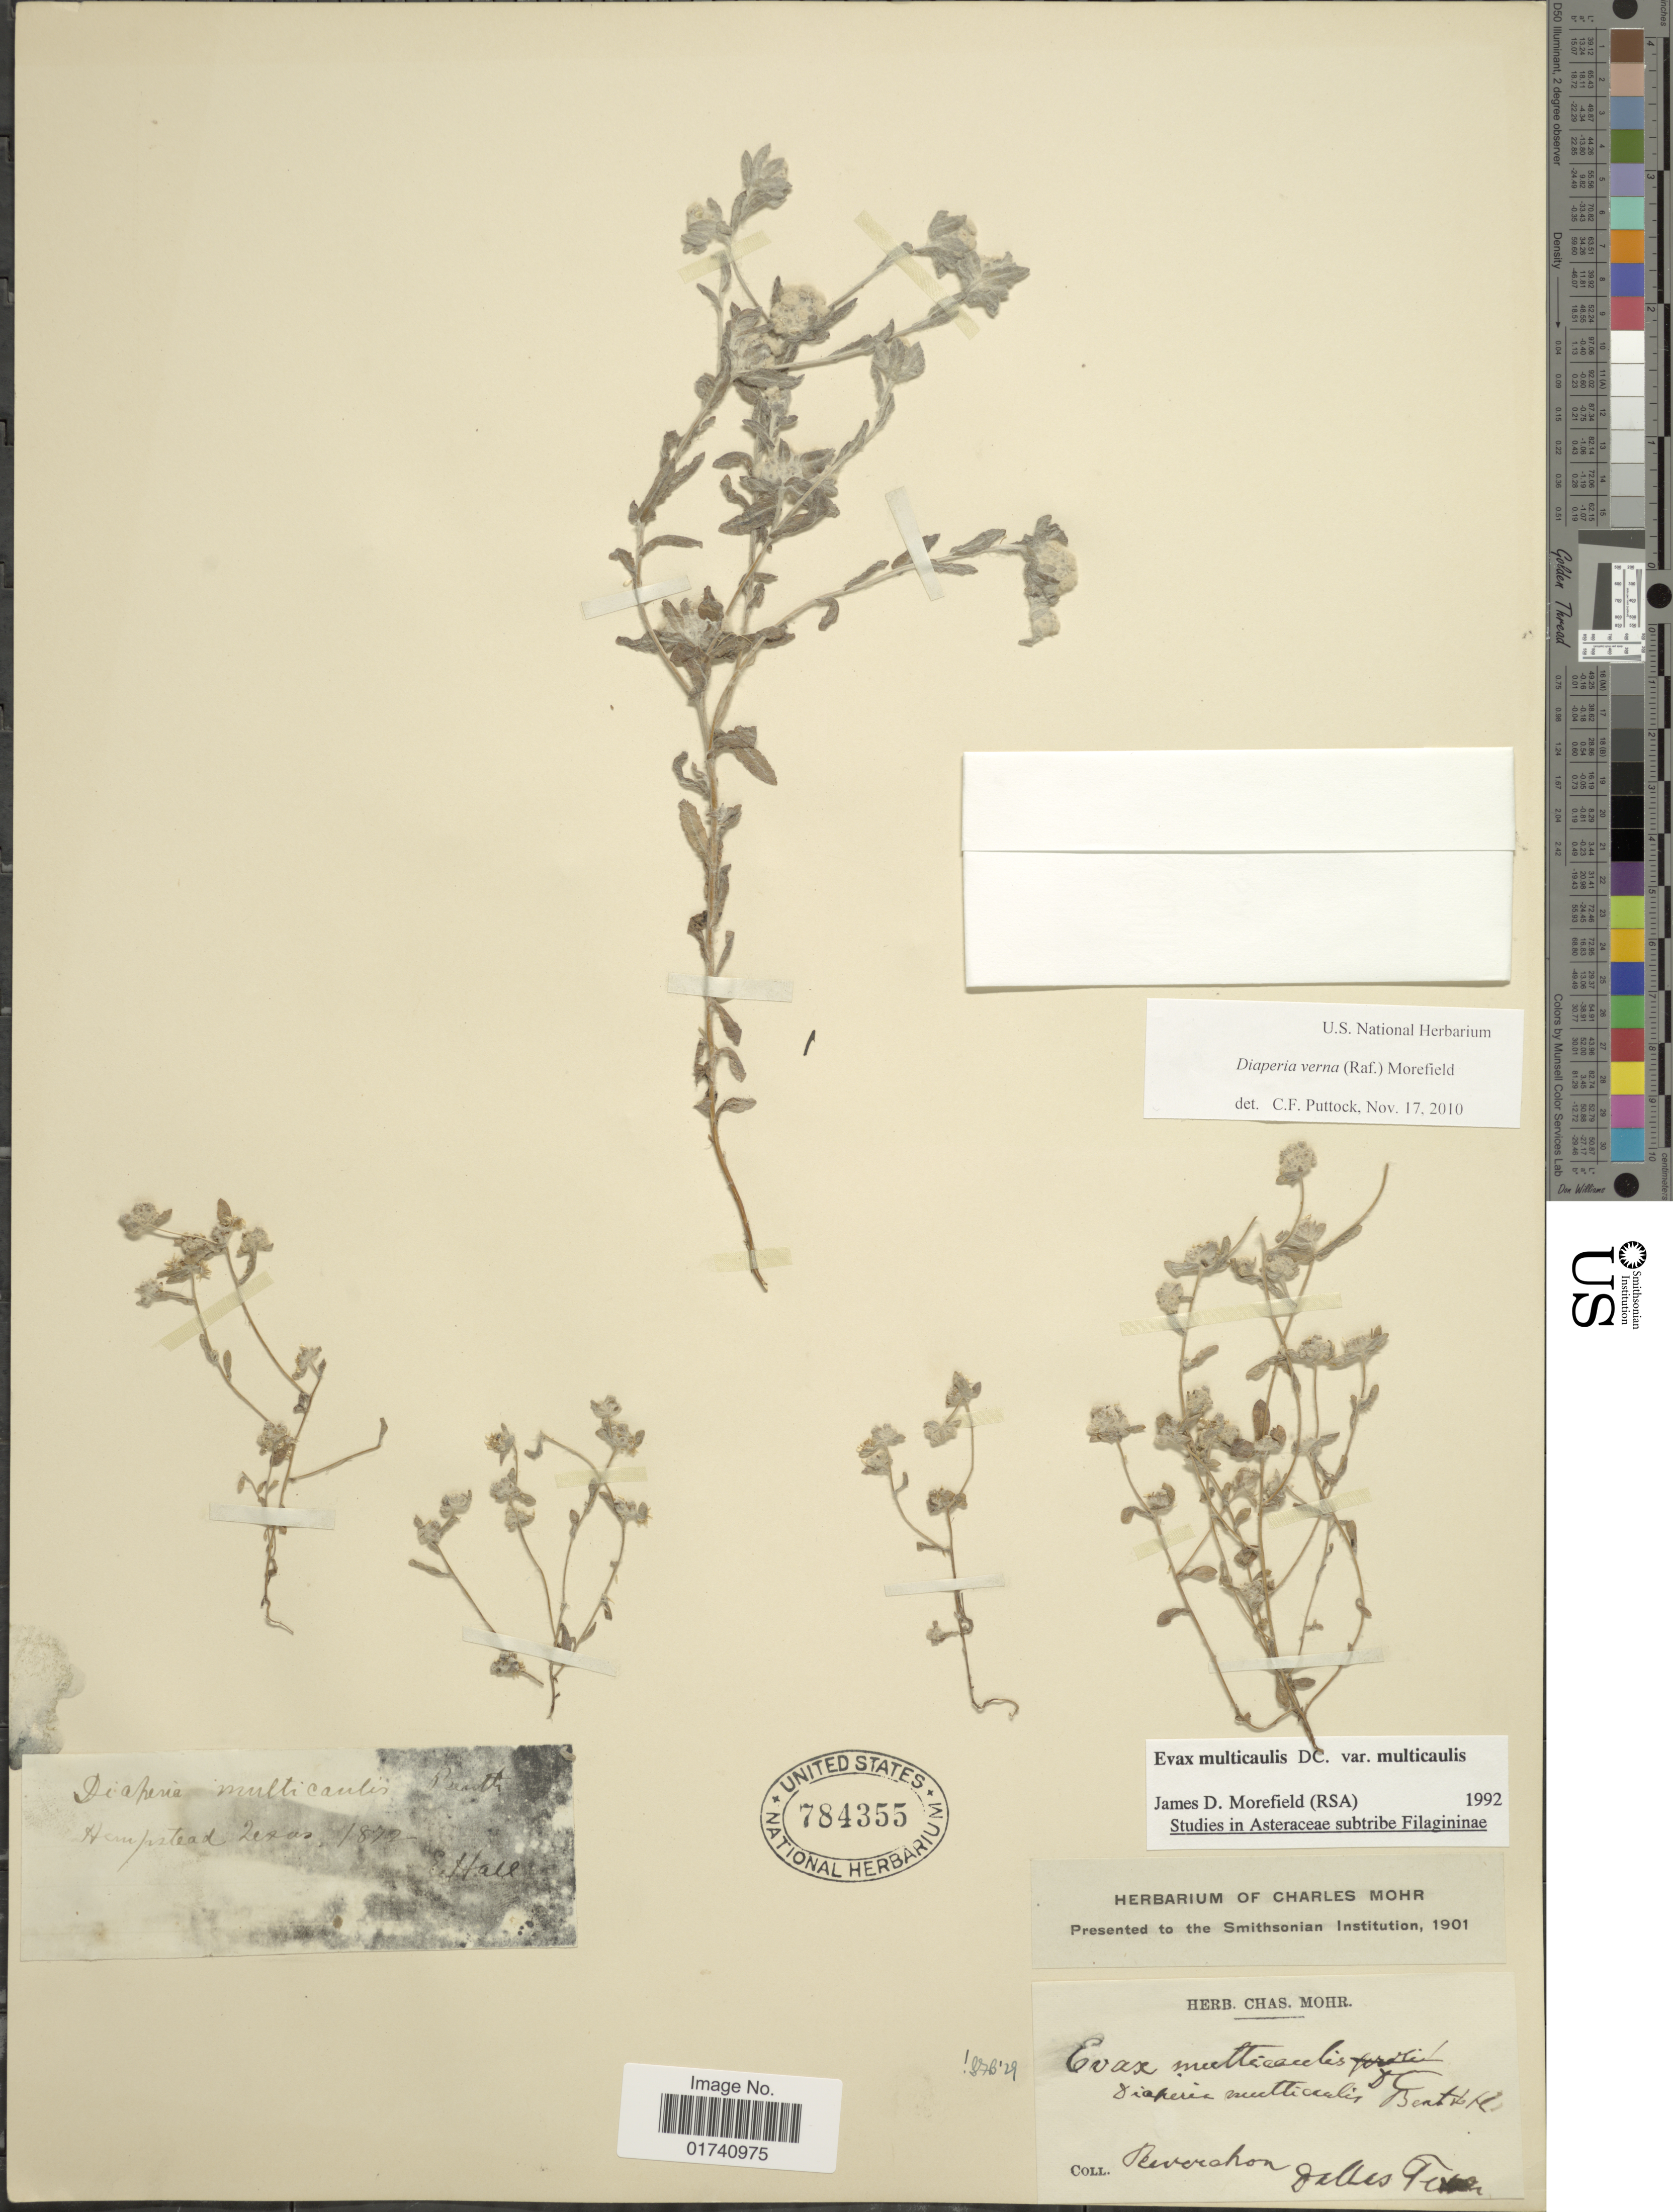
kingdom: Plantae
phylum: Tracheophyta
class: Magnoliopsida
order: Asterales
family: Asteraceae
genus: Diaperia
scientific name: Diaperia verna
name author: (Raf.) Morefield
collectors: -. Reverchon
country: United States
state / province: Texas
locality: Dallas.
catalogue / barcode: US 784355